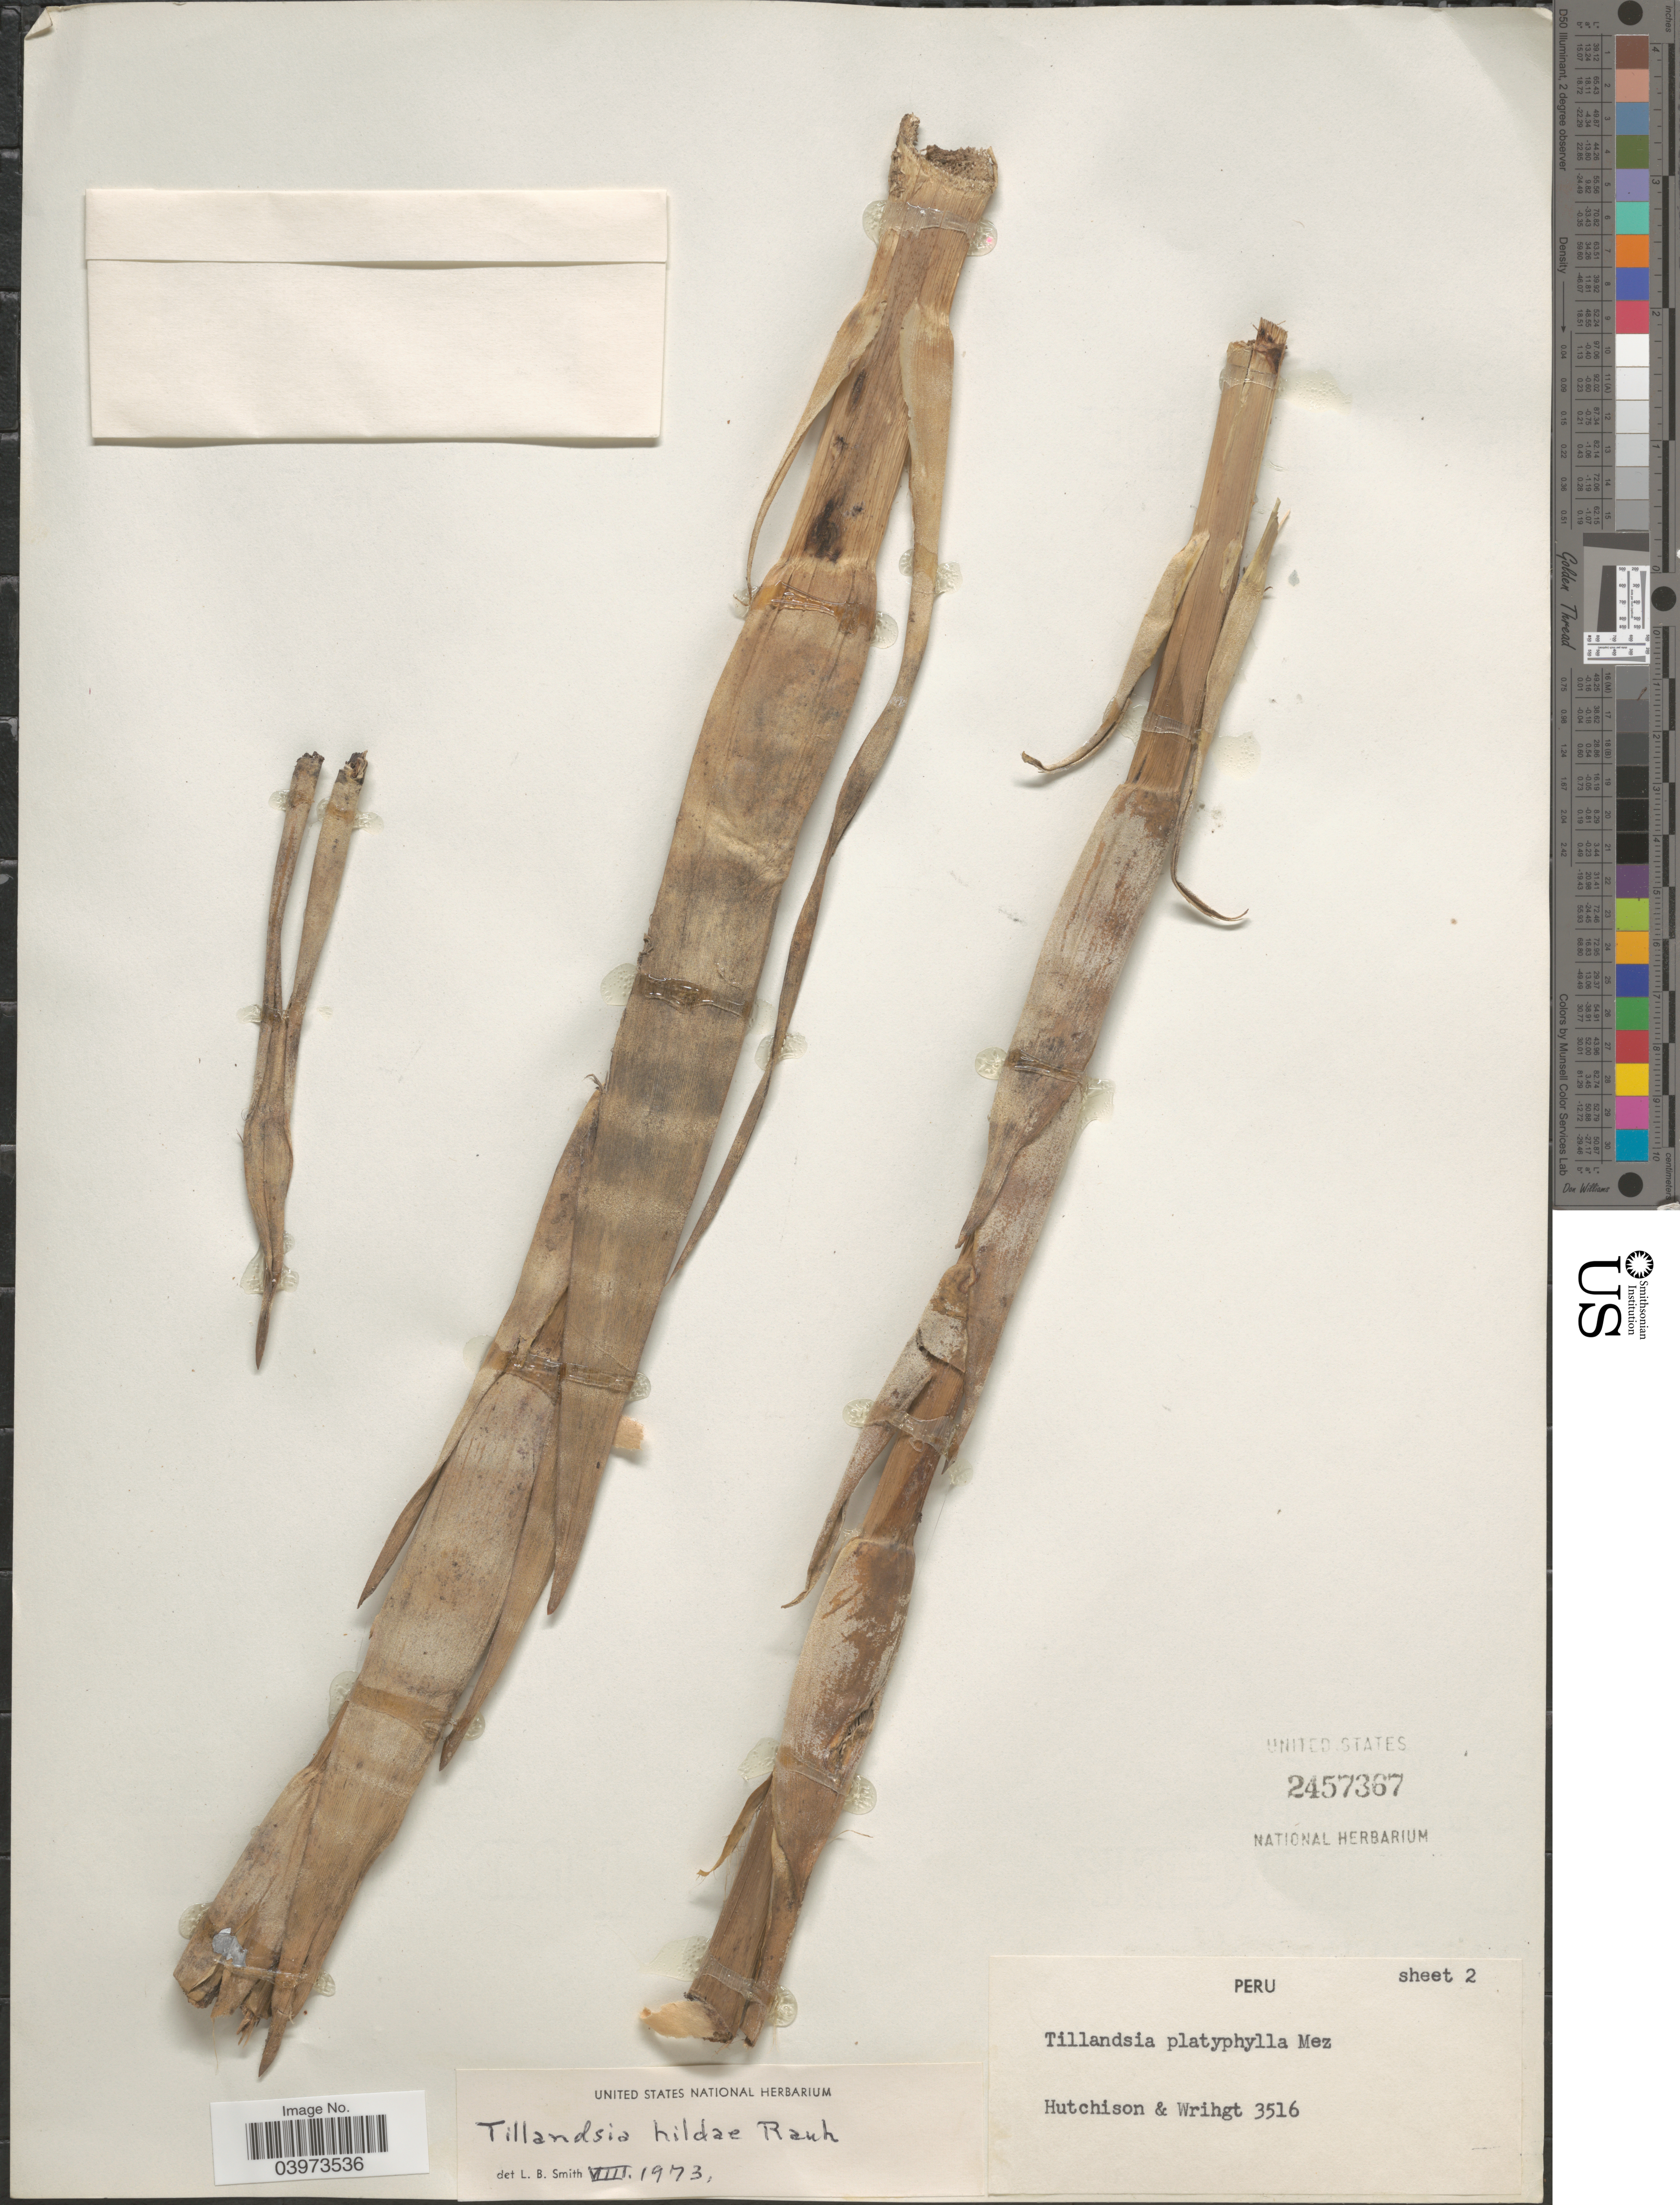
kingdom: Plantae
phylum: Tracheophyta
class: Liliopsida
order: Poales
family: Bromeliaceae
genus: Tillandsia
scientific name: Tillandsia hildae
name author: Rauh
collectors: -- Hutchison & Wright, --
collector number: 3516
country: Peru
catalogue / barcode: US 2457367